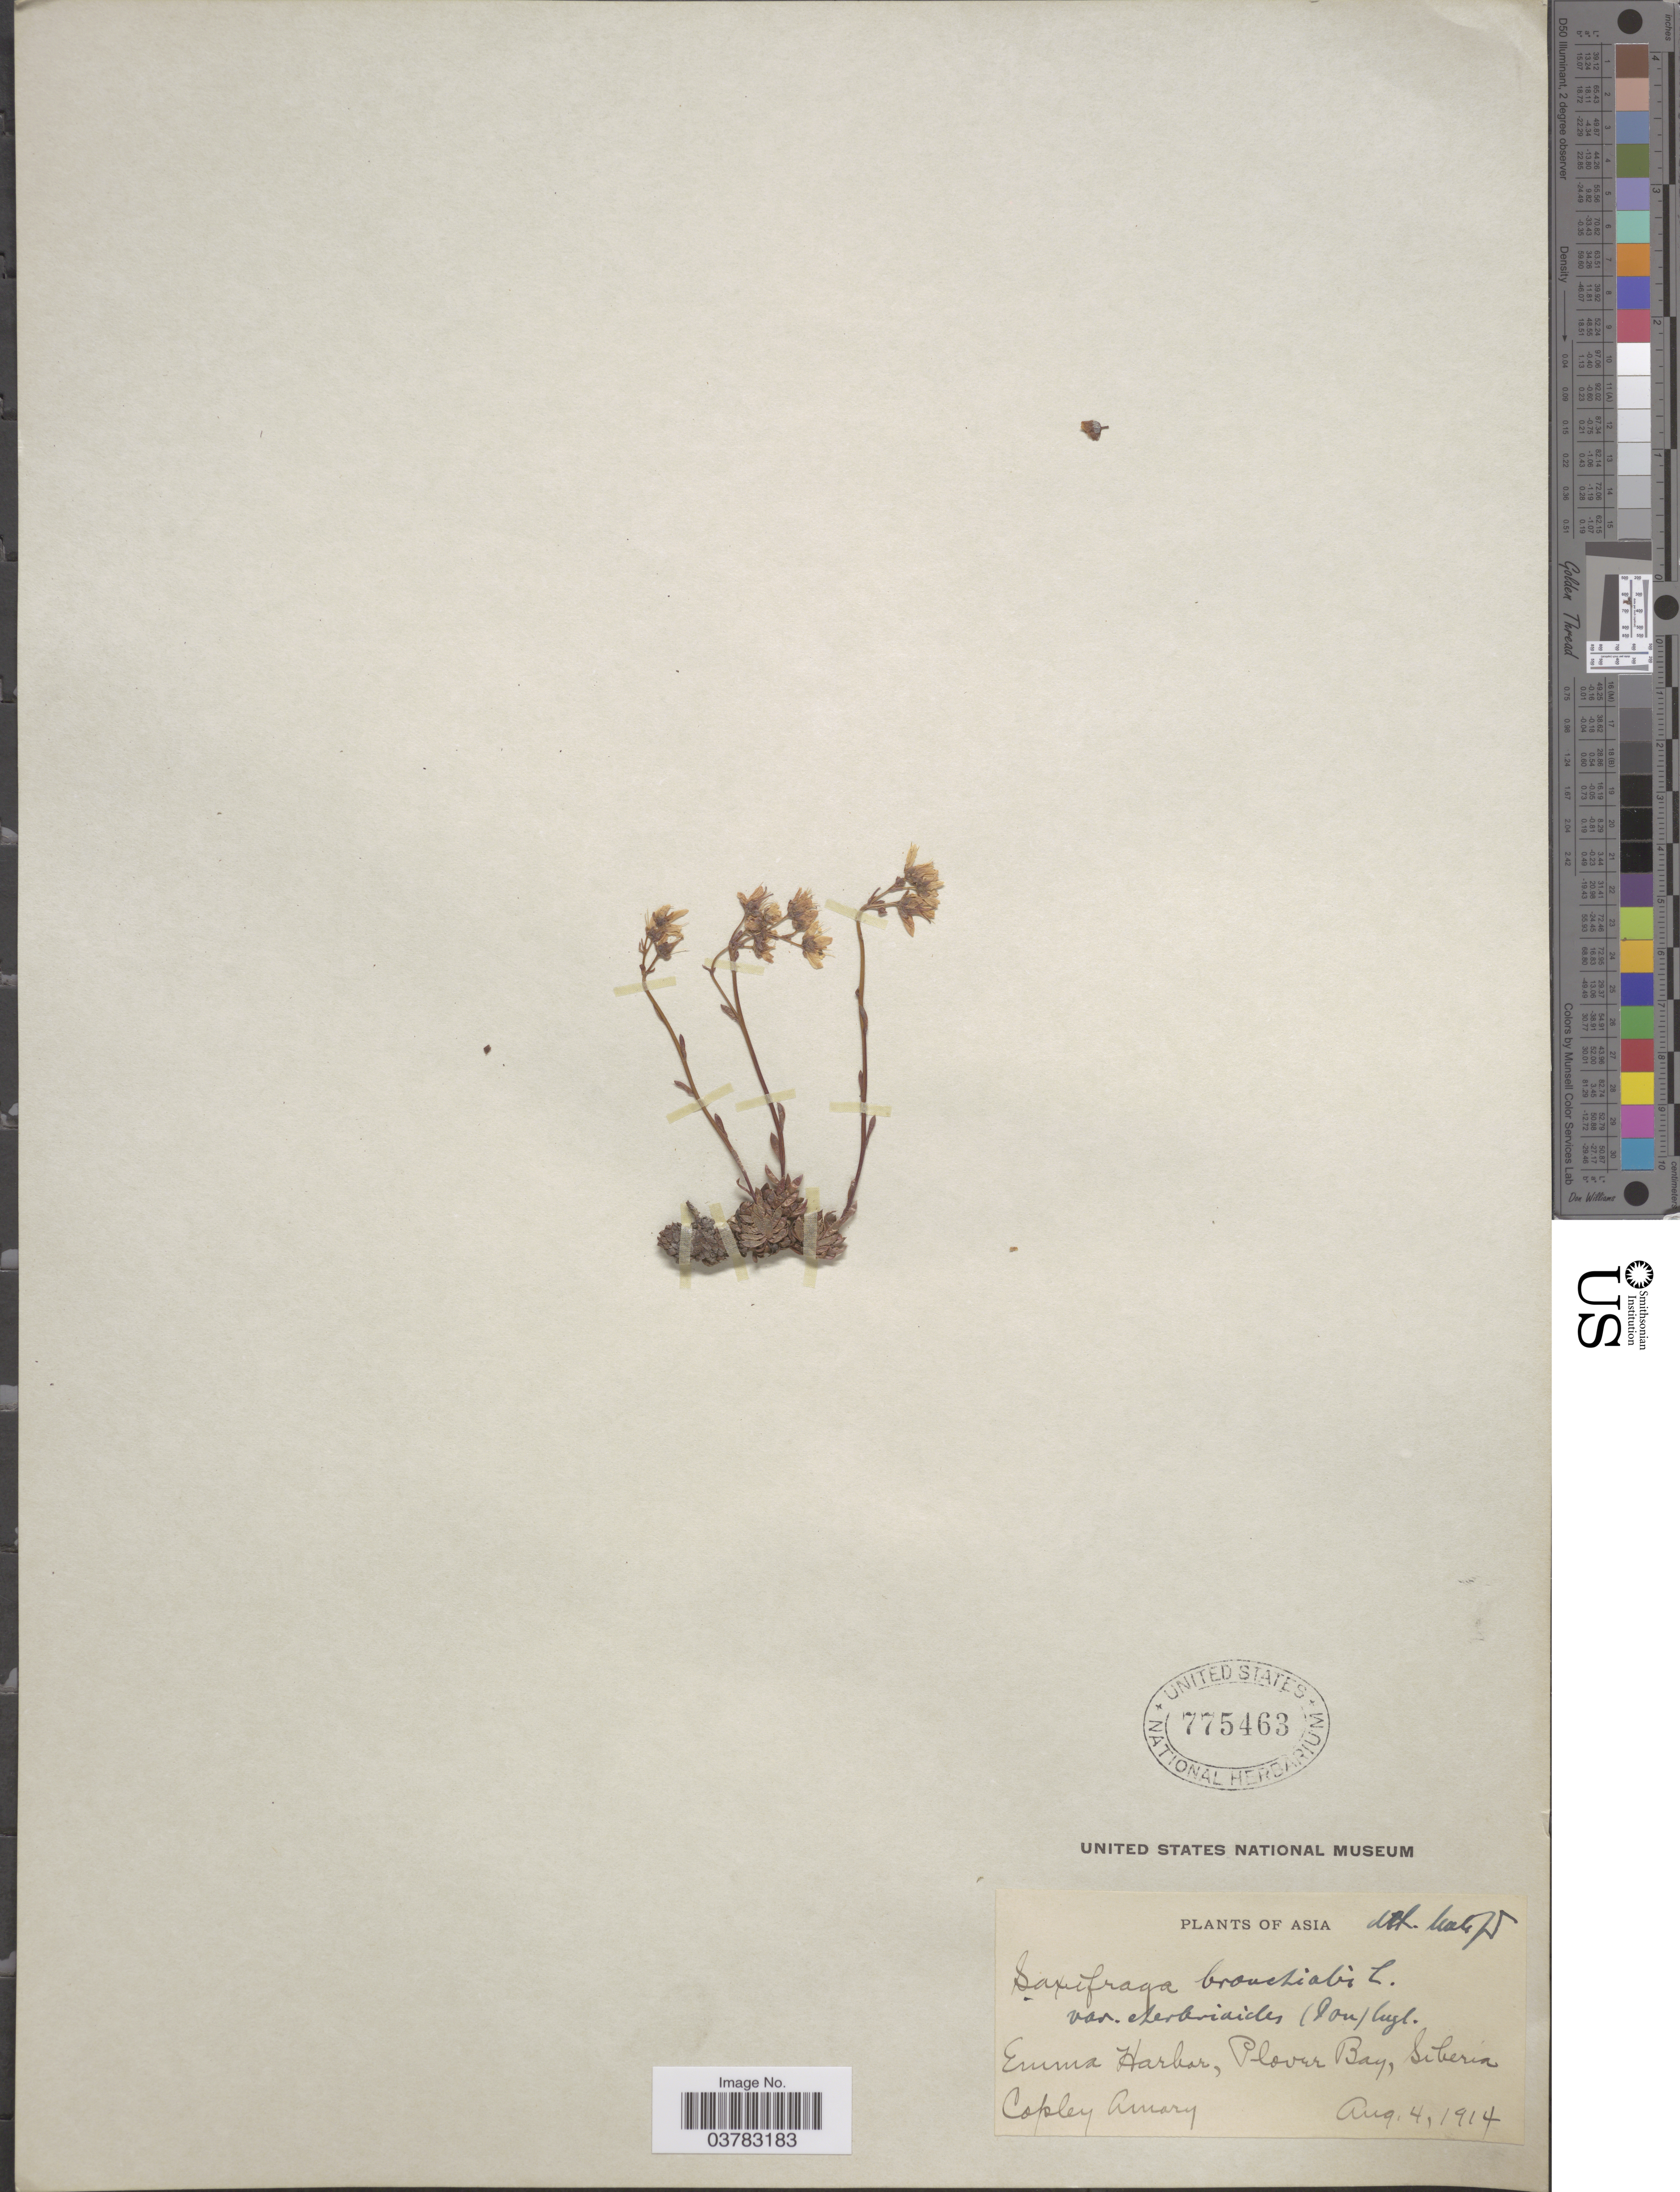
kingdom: Plantae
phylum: Tracheophyta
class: Magnoliopsida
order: Saxifragales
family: Saxifragaceae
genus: Saxifraga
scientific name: Saxifraga bronchialis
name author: L.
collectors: C. Amary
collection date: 1914-08-04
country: Russian Federation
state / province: Chukotka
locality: Emma Harbor, Plover Bay, Siberia.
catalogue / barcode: US 775463